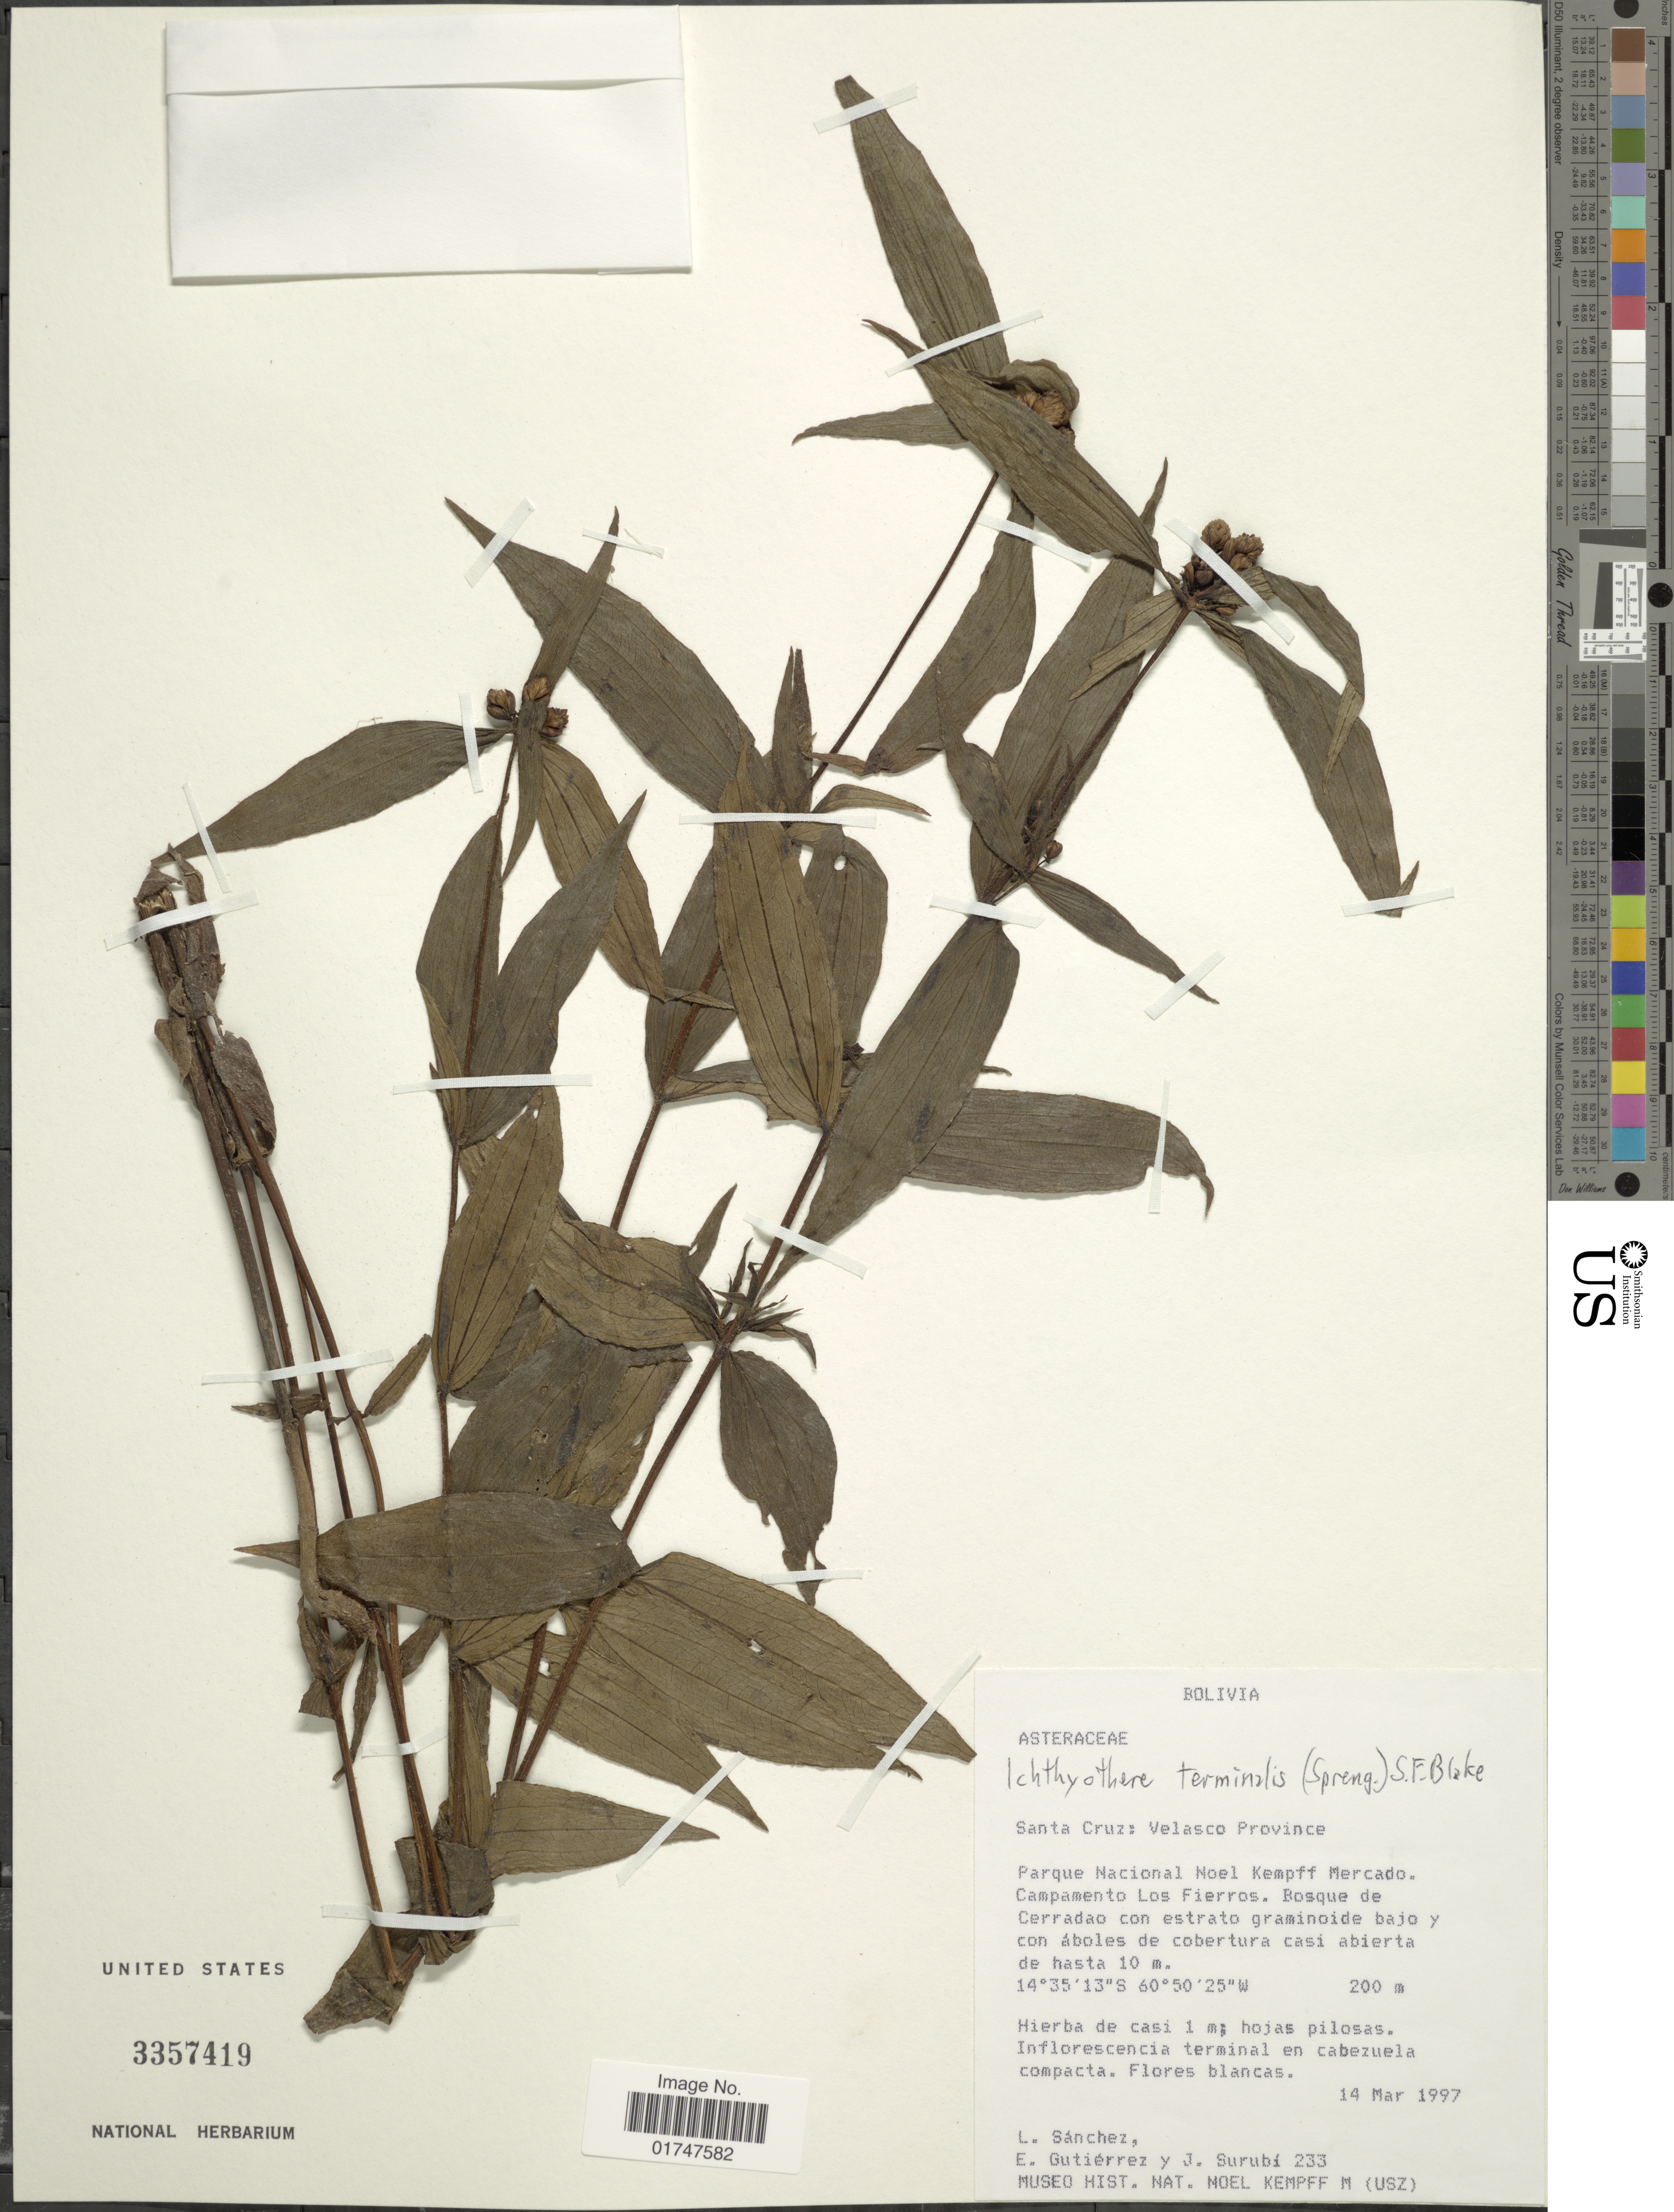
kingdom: Plantae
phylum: Tracheophyta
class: Magnoliopsida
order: Asterales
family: Asteraceae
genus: Ichthyothere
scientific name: Ichthyothere terminalis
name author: (Spreng.) S.F. Blake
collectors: L. Sanchez, E. Gutiérrez & J. Surubí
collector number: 233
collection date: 1997-03-14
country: Bolivia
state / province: Santa Cruz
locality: Santa Cruz: Velasco Province. Parque Nacional Noel Kempff Mercado. Campamento Los Fierros. Bosque de Cerradao con estrato graminoide bajo y con áboles de cobertura casi abierta de hasta 10 m.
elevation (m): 200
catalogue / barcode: US 3357419